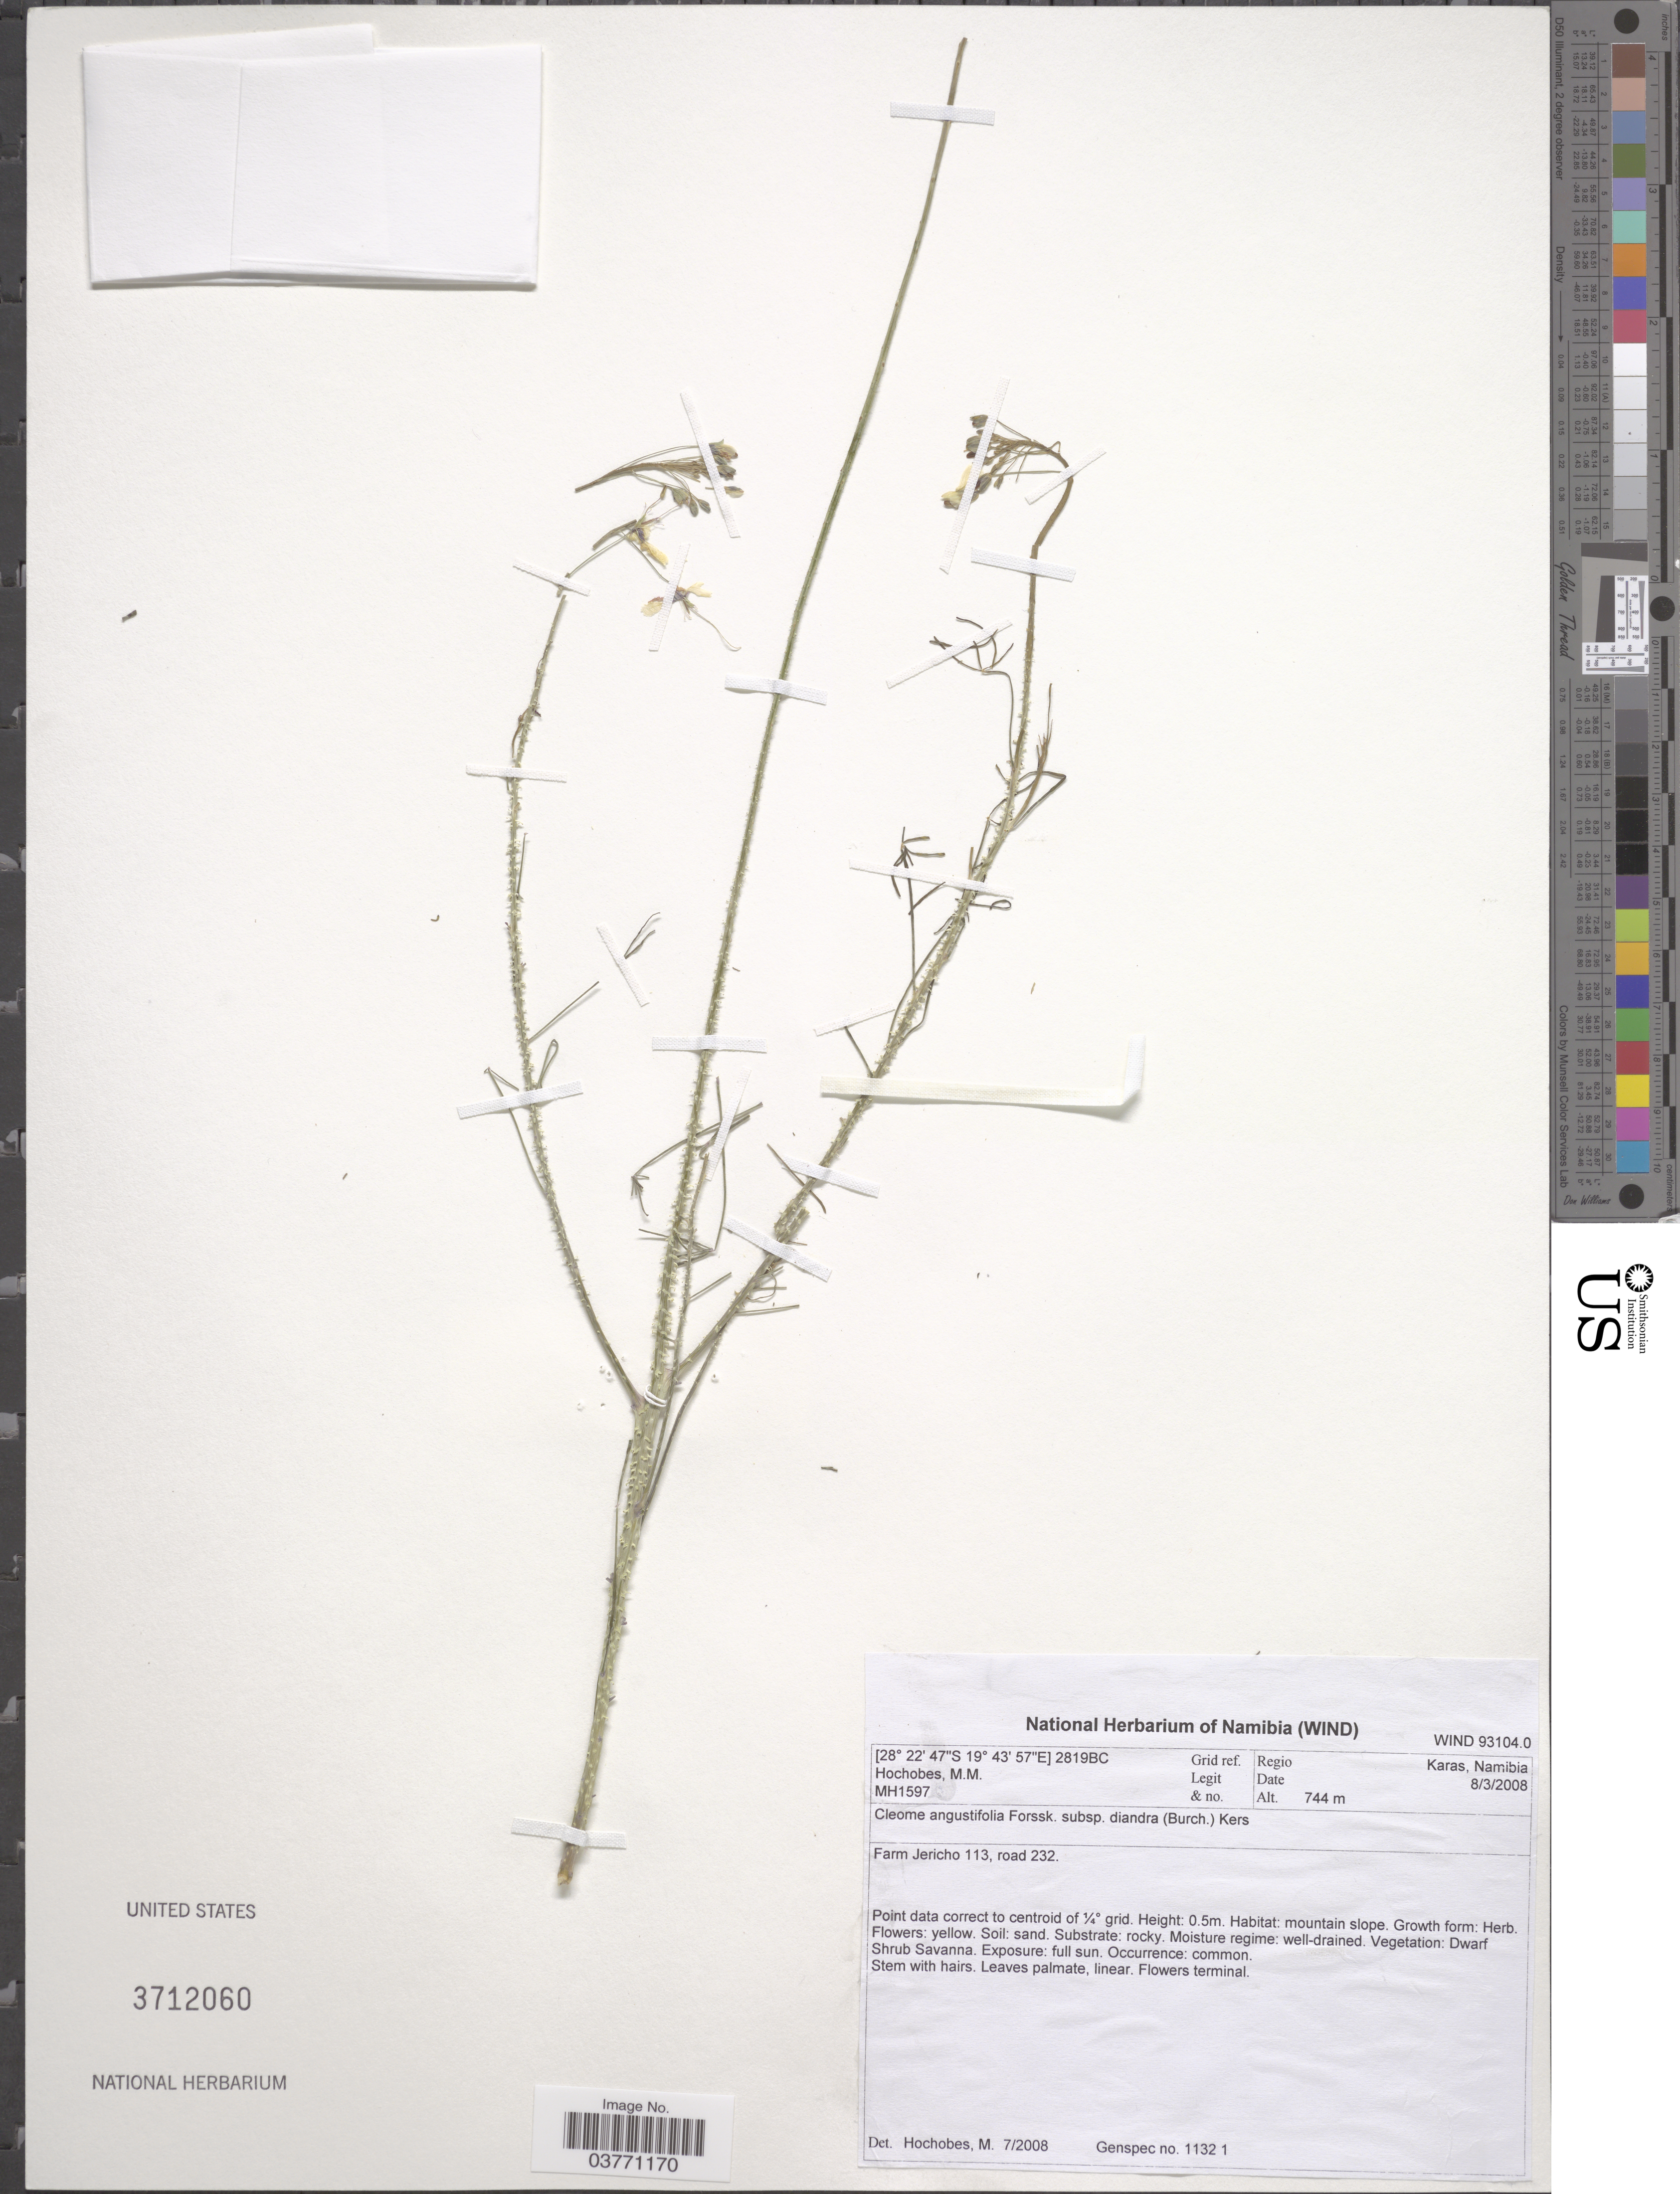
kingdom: Plantae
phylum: Tracheophyta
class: Magnoliopsida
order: Brassicales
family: Cleomaceae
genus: Coalisina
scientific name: Coalisina angustifolia var. diandra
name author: (Burch.) Roalson & J.C. Hall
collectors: M. Hochobes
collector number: MH1597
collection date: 2008-03-08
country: Namibia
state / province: Karas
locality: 2819BC Grid ref. Farm Jericho 113, road 232.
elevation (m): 744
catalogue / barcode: US 3712060